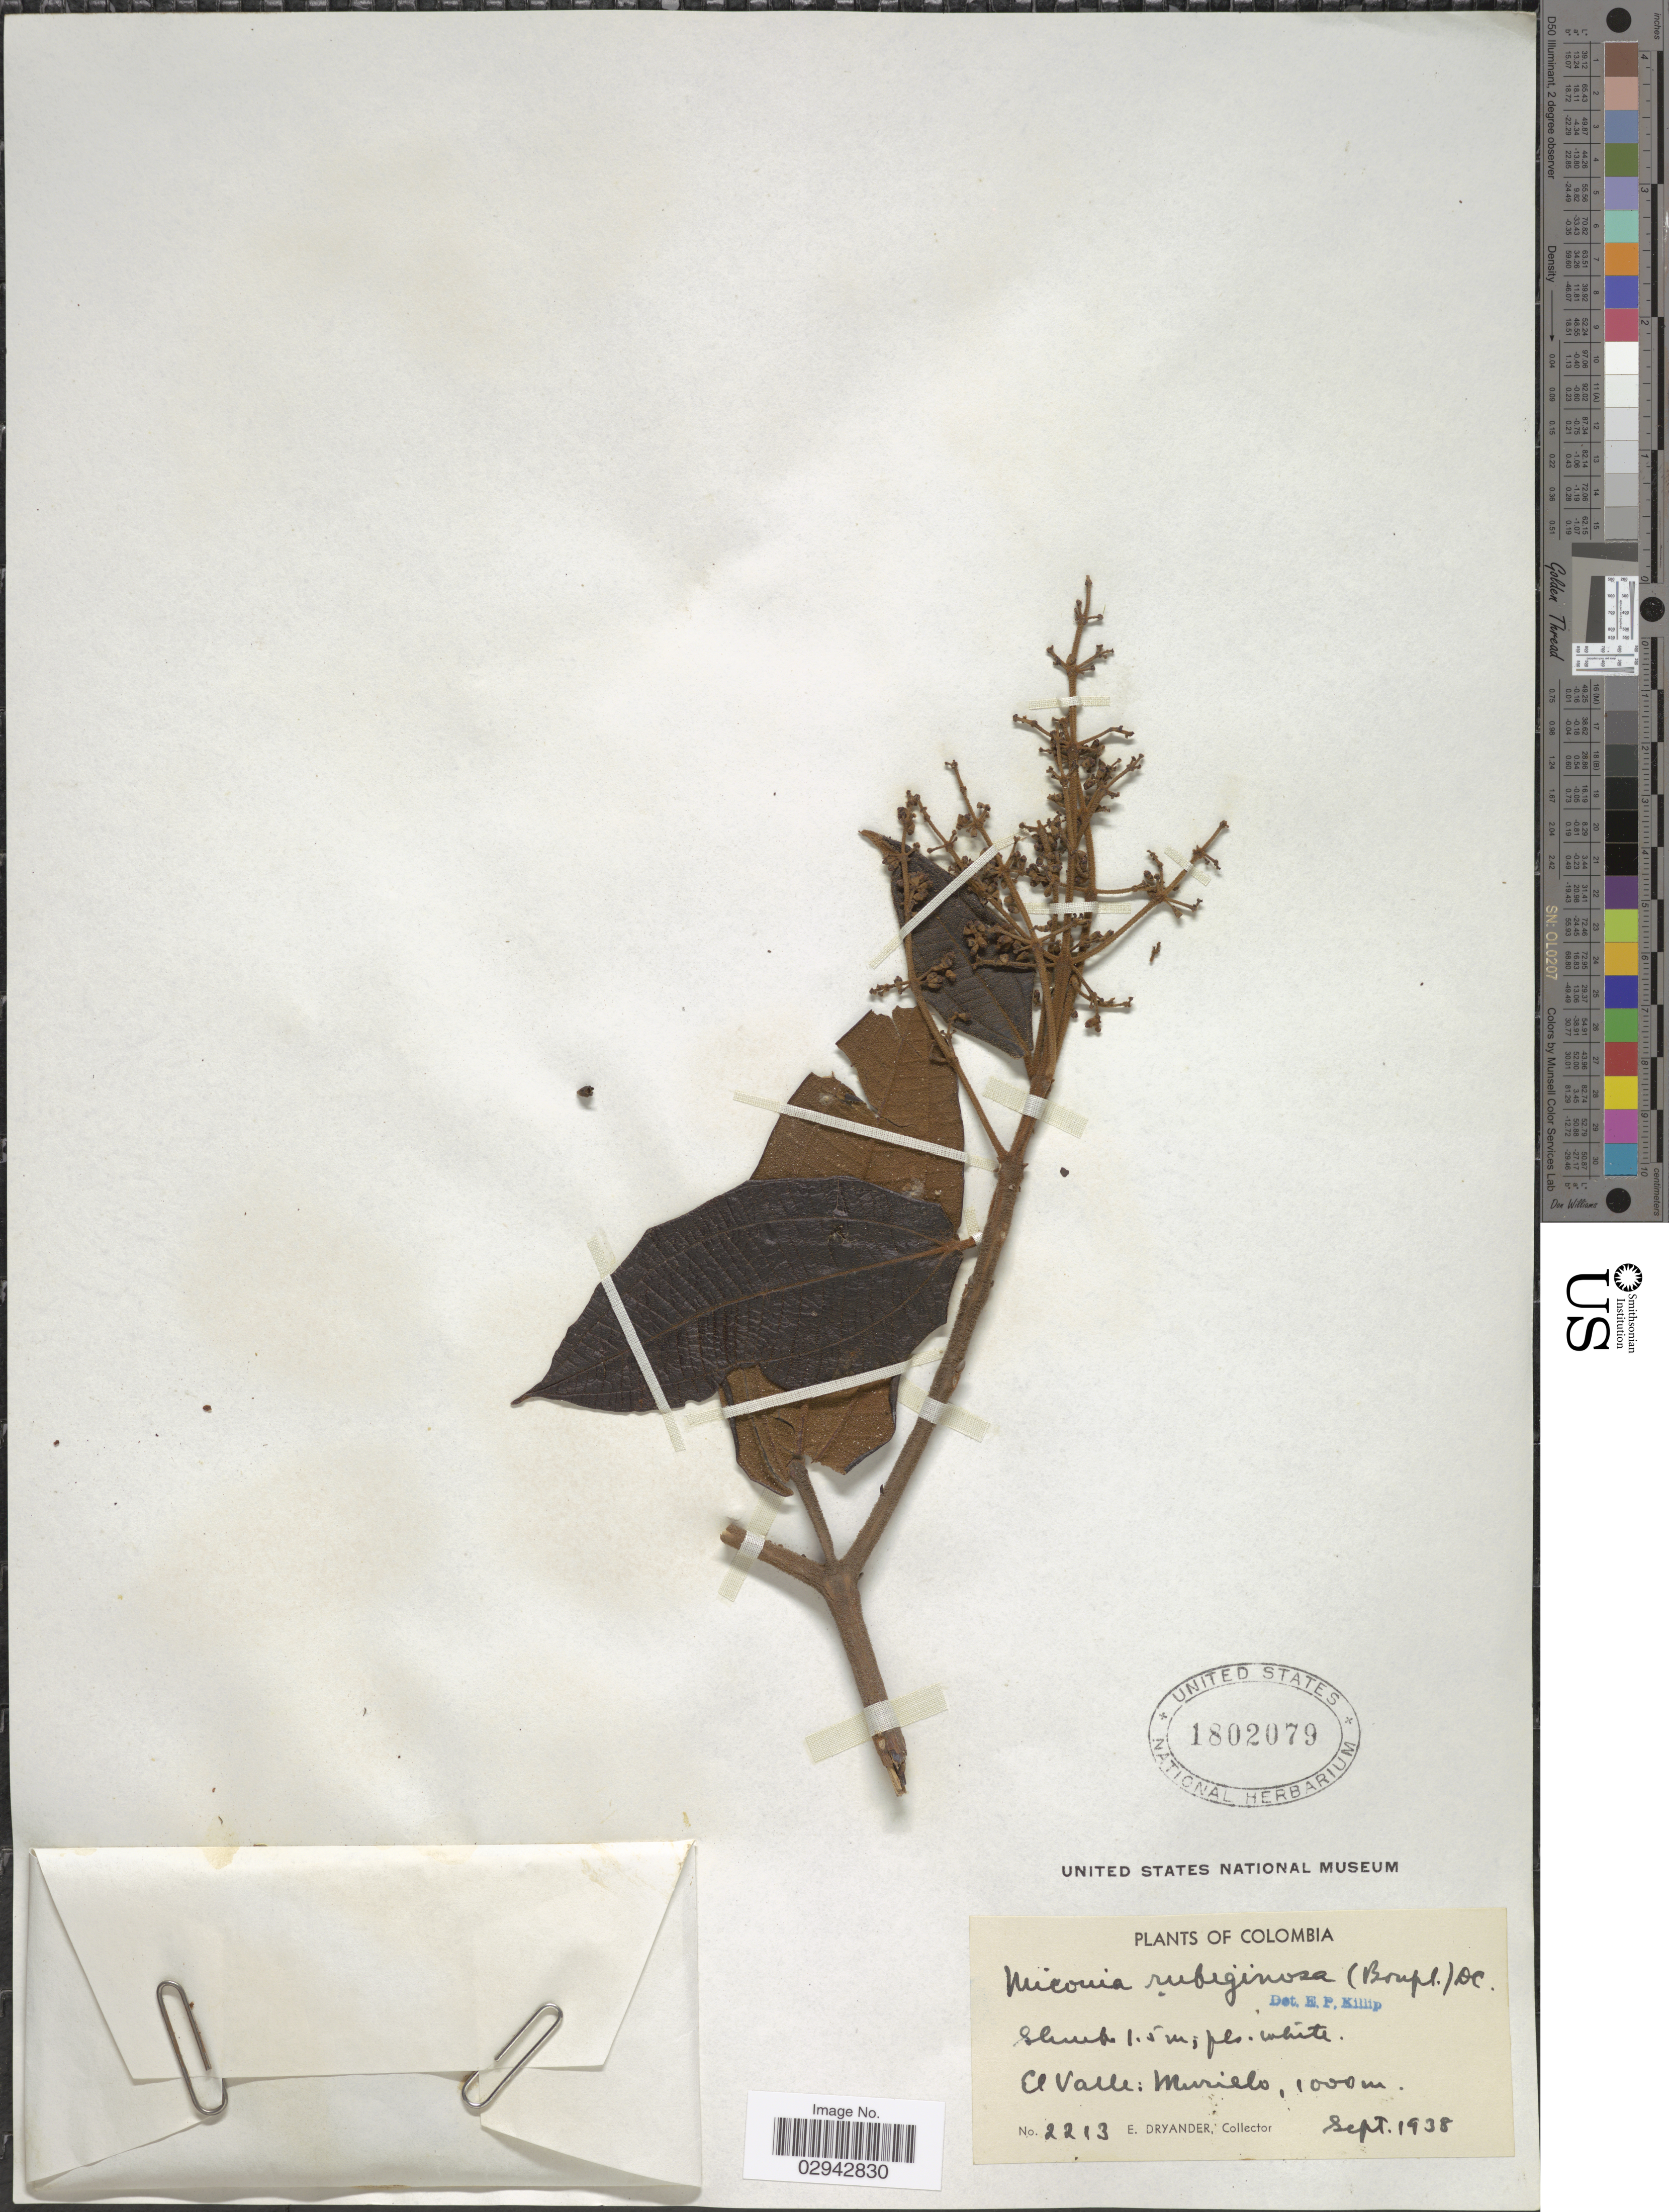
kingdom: Plantae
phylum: Tracheophyta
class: Magnoliopsida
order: Myrtales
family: Melastomataceae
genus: Miconia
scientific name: Miconia rubiginosa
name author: (Bonpl.) DC.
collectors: E. Dryander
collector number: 2213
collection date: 1938-09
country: Colombia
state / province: Valle del Cauca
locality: El Valle: Murillo.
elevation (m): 1000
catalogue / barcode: US 1802079